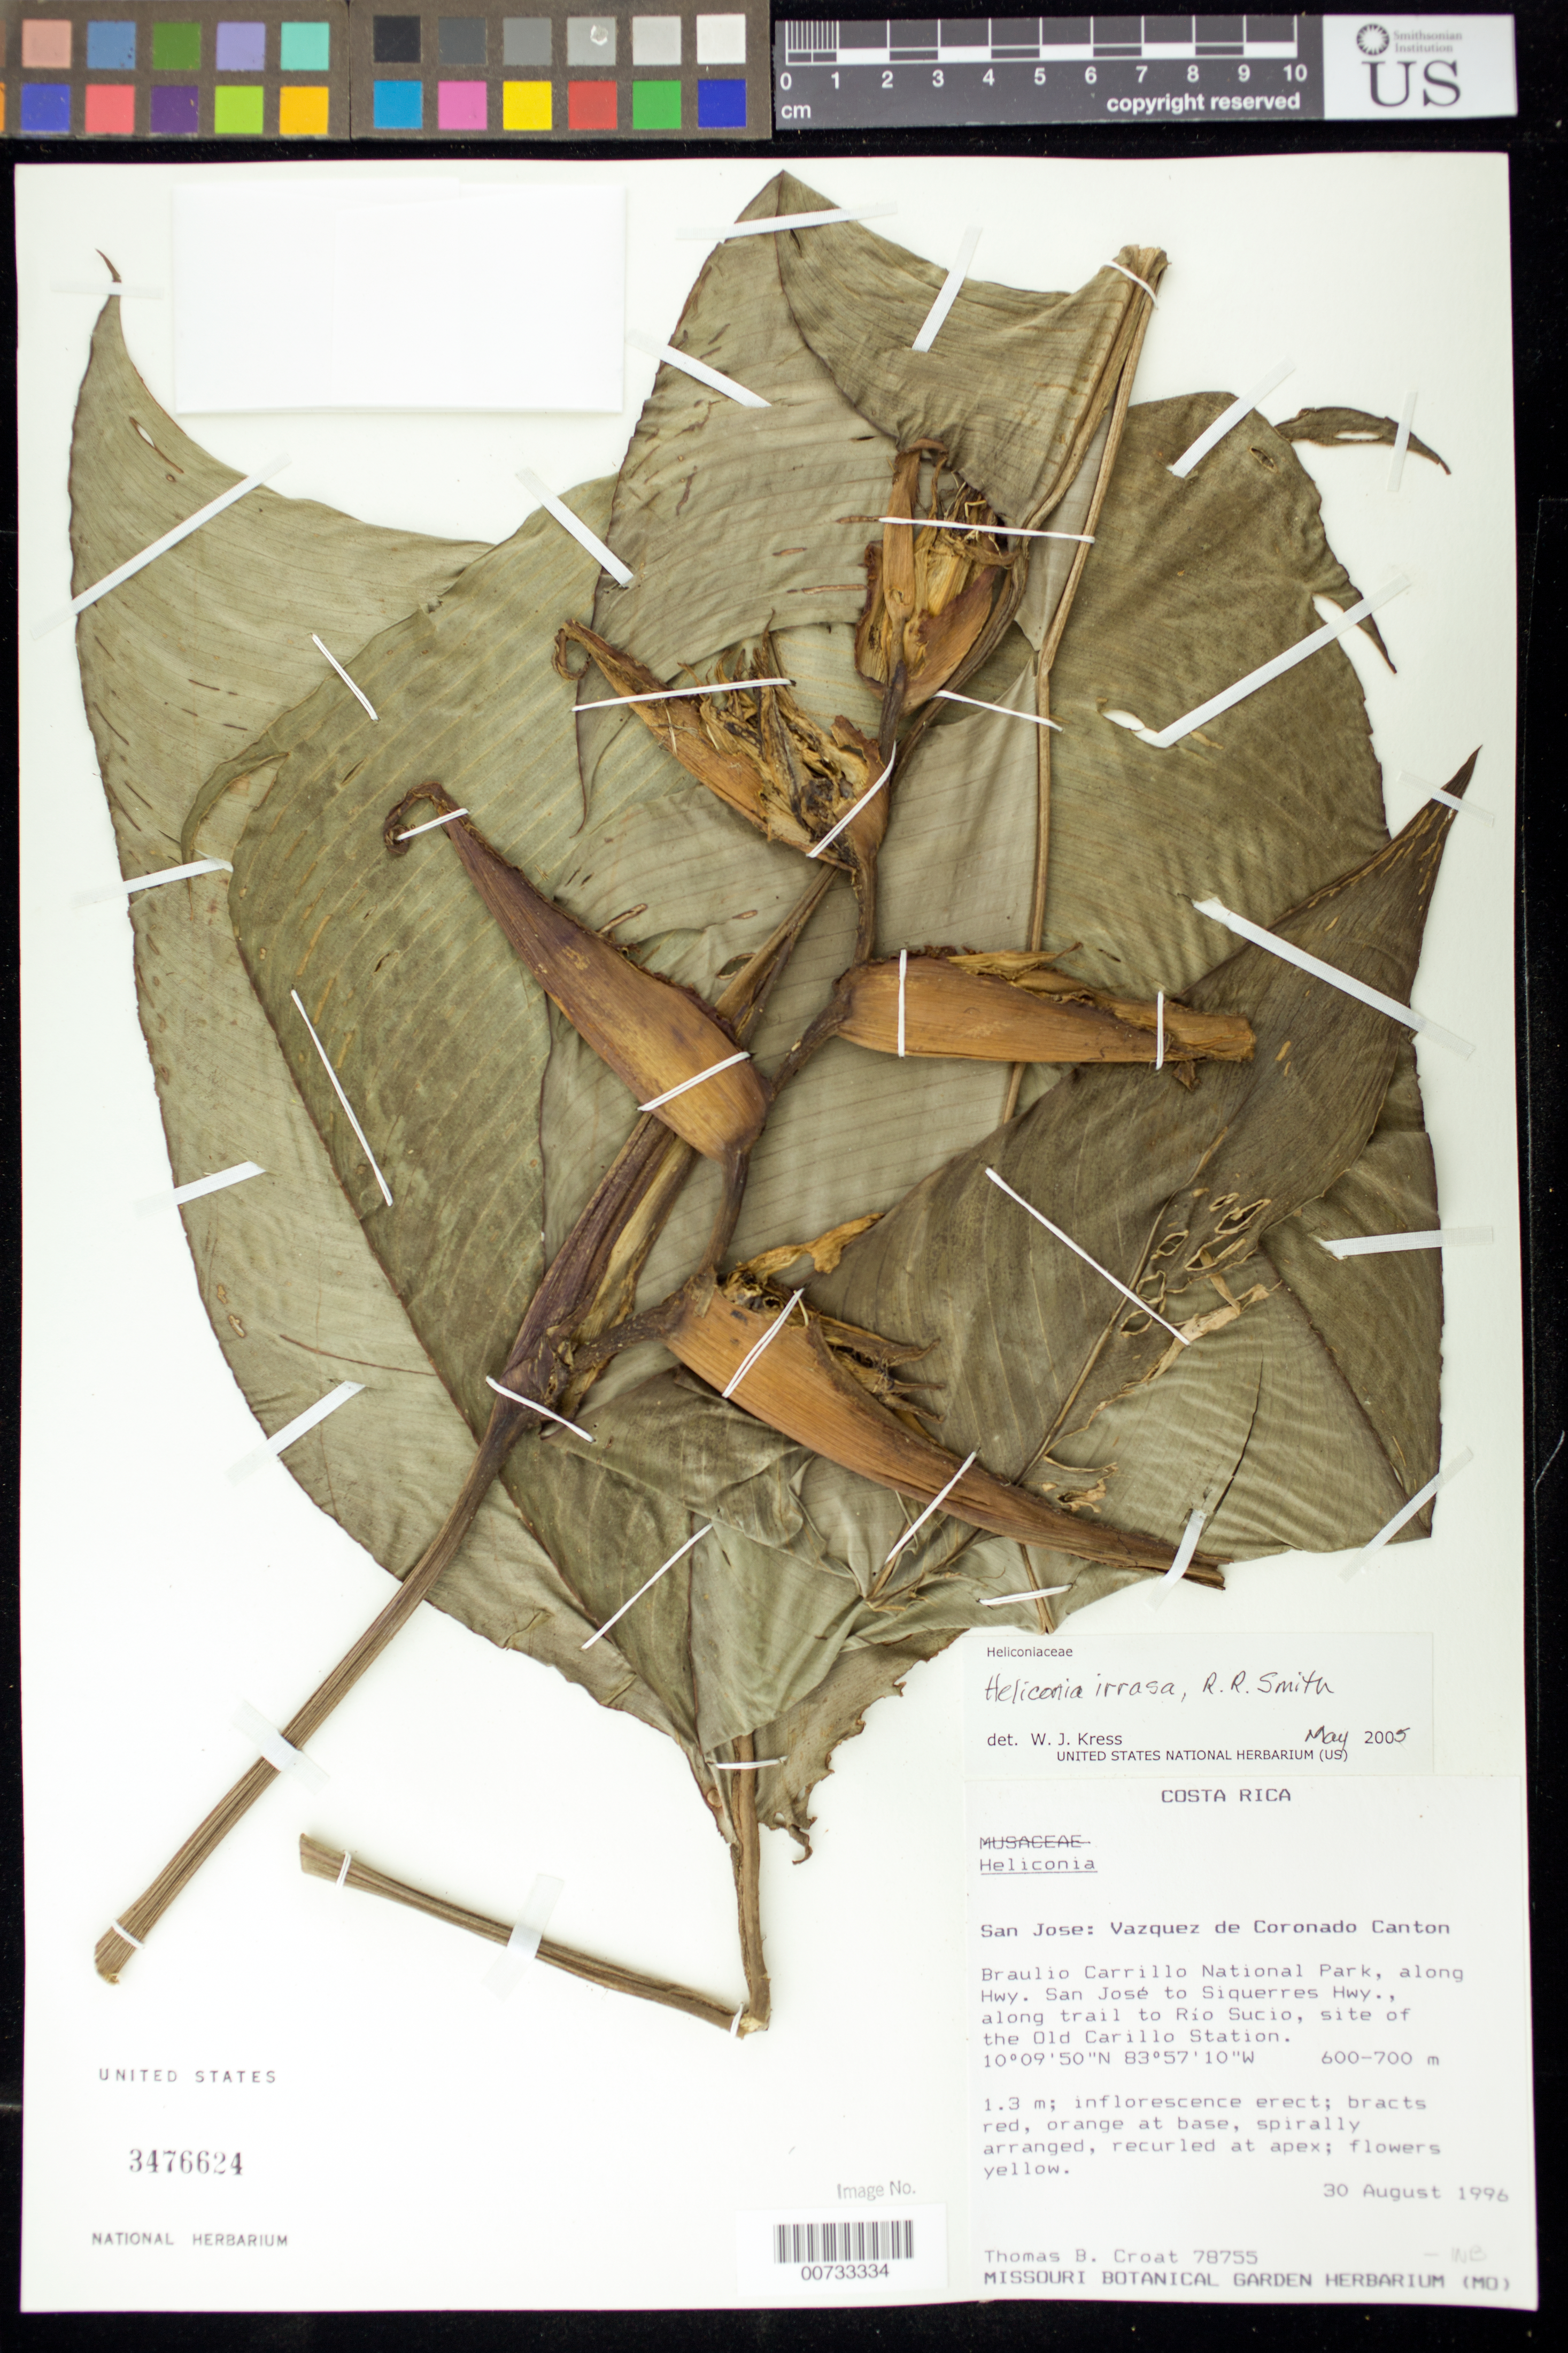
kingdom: Plantae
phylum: Tracheophyta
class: Liliopsida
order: Zingiberales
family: Heliconiaceae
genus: Heliconia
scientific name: Heliconia irrasa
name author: Lane ex R.R. Sm.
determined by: Kress, W. J., (US), Smithsonian Institution - National Museum of Natural History (UNITED STATES)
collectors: T. B. Croat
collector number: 78755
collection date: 1996-08-30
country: Costa Rica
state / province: San Jose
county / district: Vasquez de Coronado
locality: Braulion Carrillo National Park, along Hwy. San Jose to Siquerres Hwy., along trail to Rio Sucio, site of the Old Carillo Station.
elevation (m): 600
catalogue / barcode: US 3476624